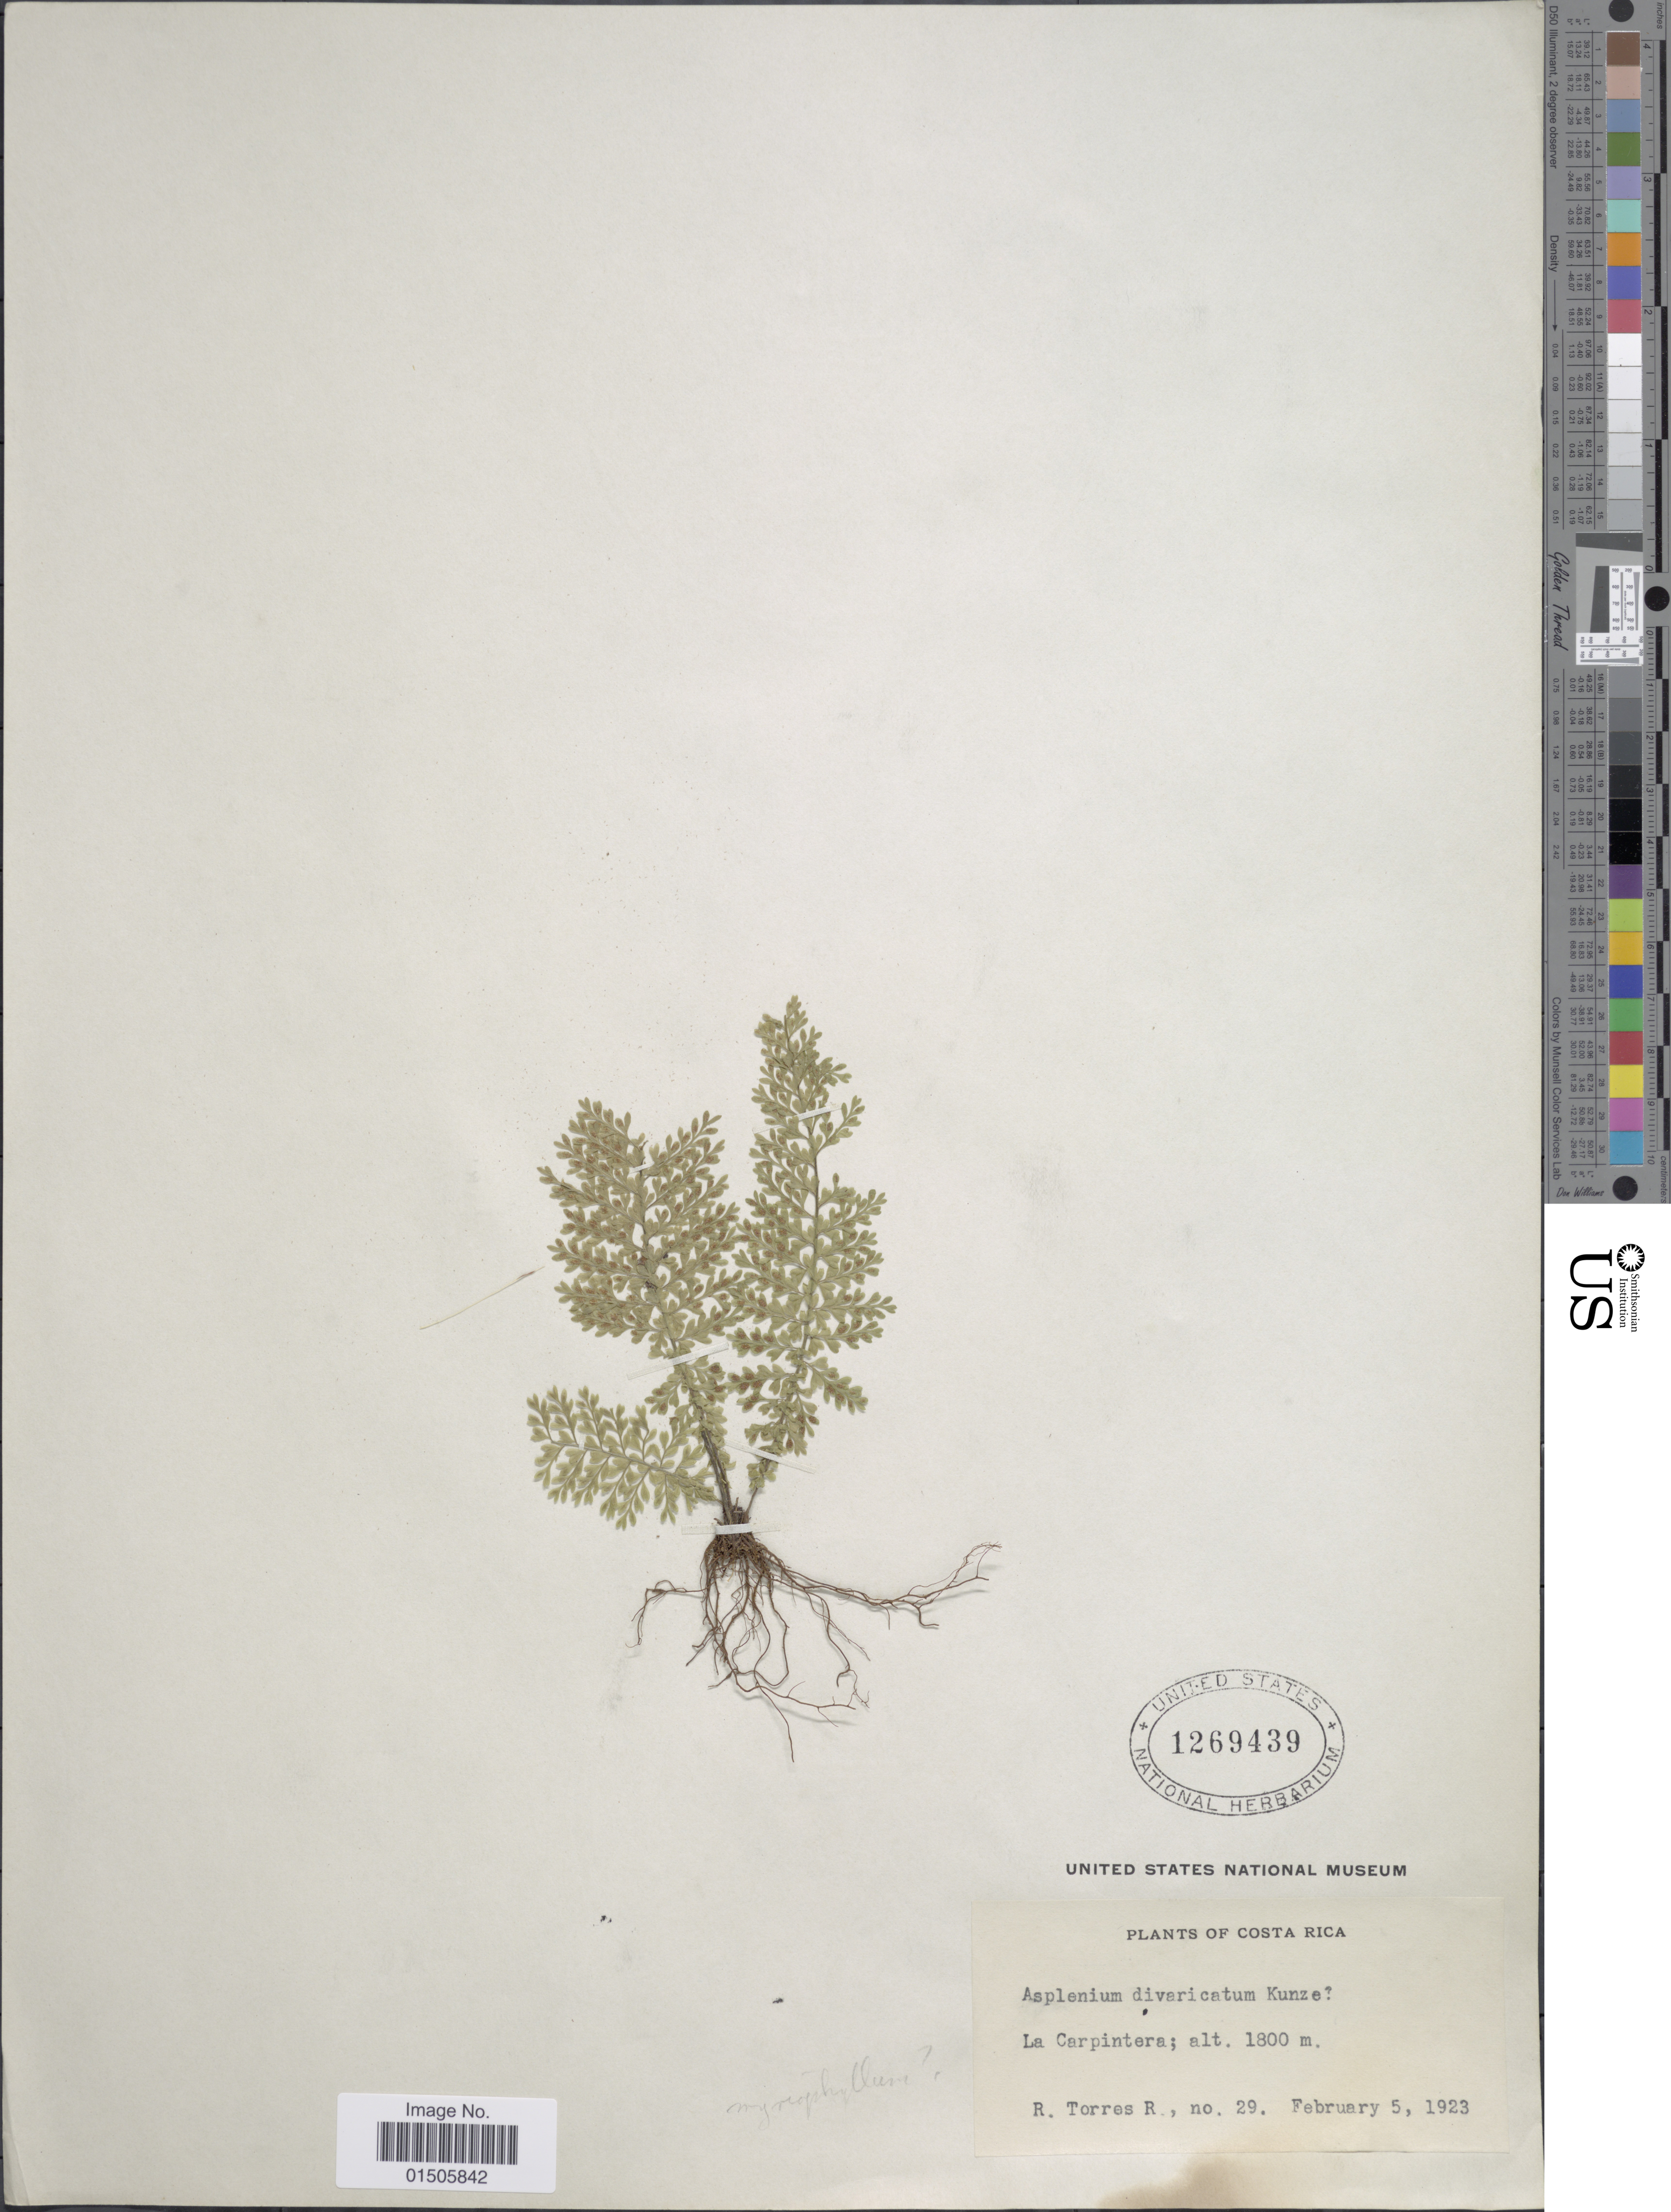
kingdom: Plantae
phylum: Tracheophyta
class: Polypodiopsida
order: Polypodiales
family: Aspleniaceae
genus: Asplenium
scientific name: Asplenium cristatum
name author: Lam.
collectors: R. Torres R.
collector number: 29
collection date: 1923-02-05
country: Costa Rica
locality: La Carpintera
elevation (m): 1800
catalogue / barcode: US 1269439